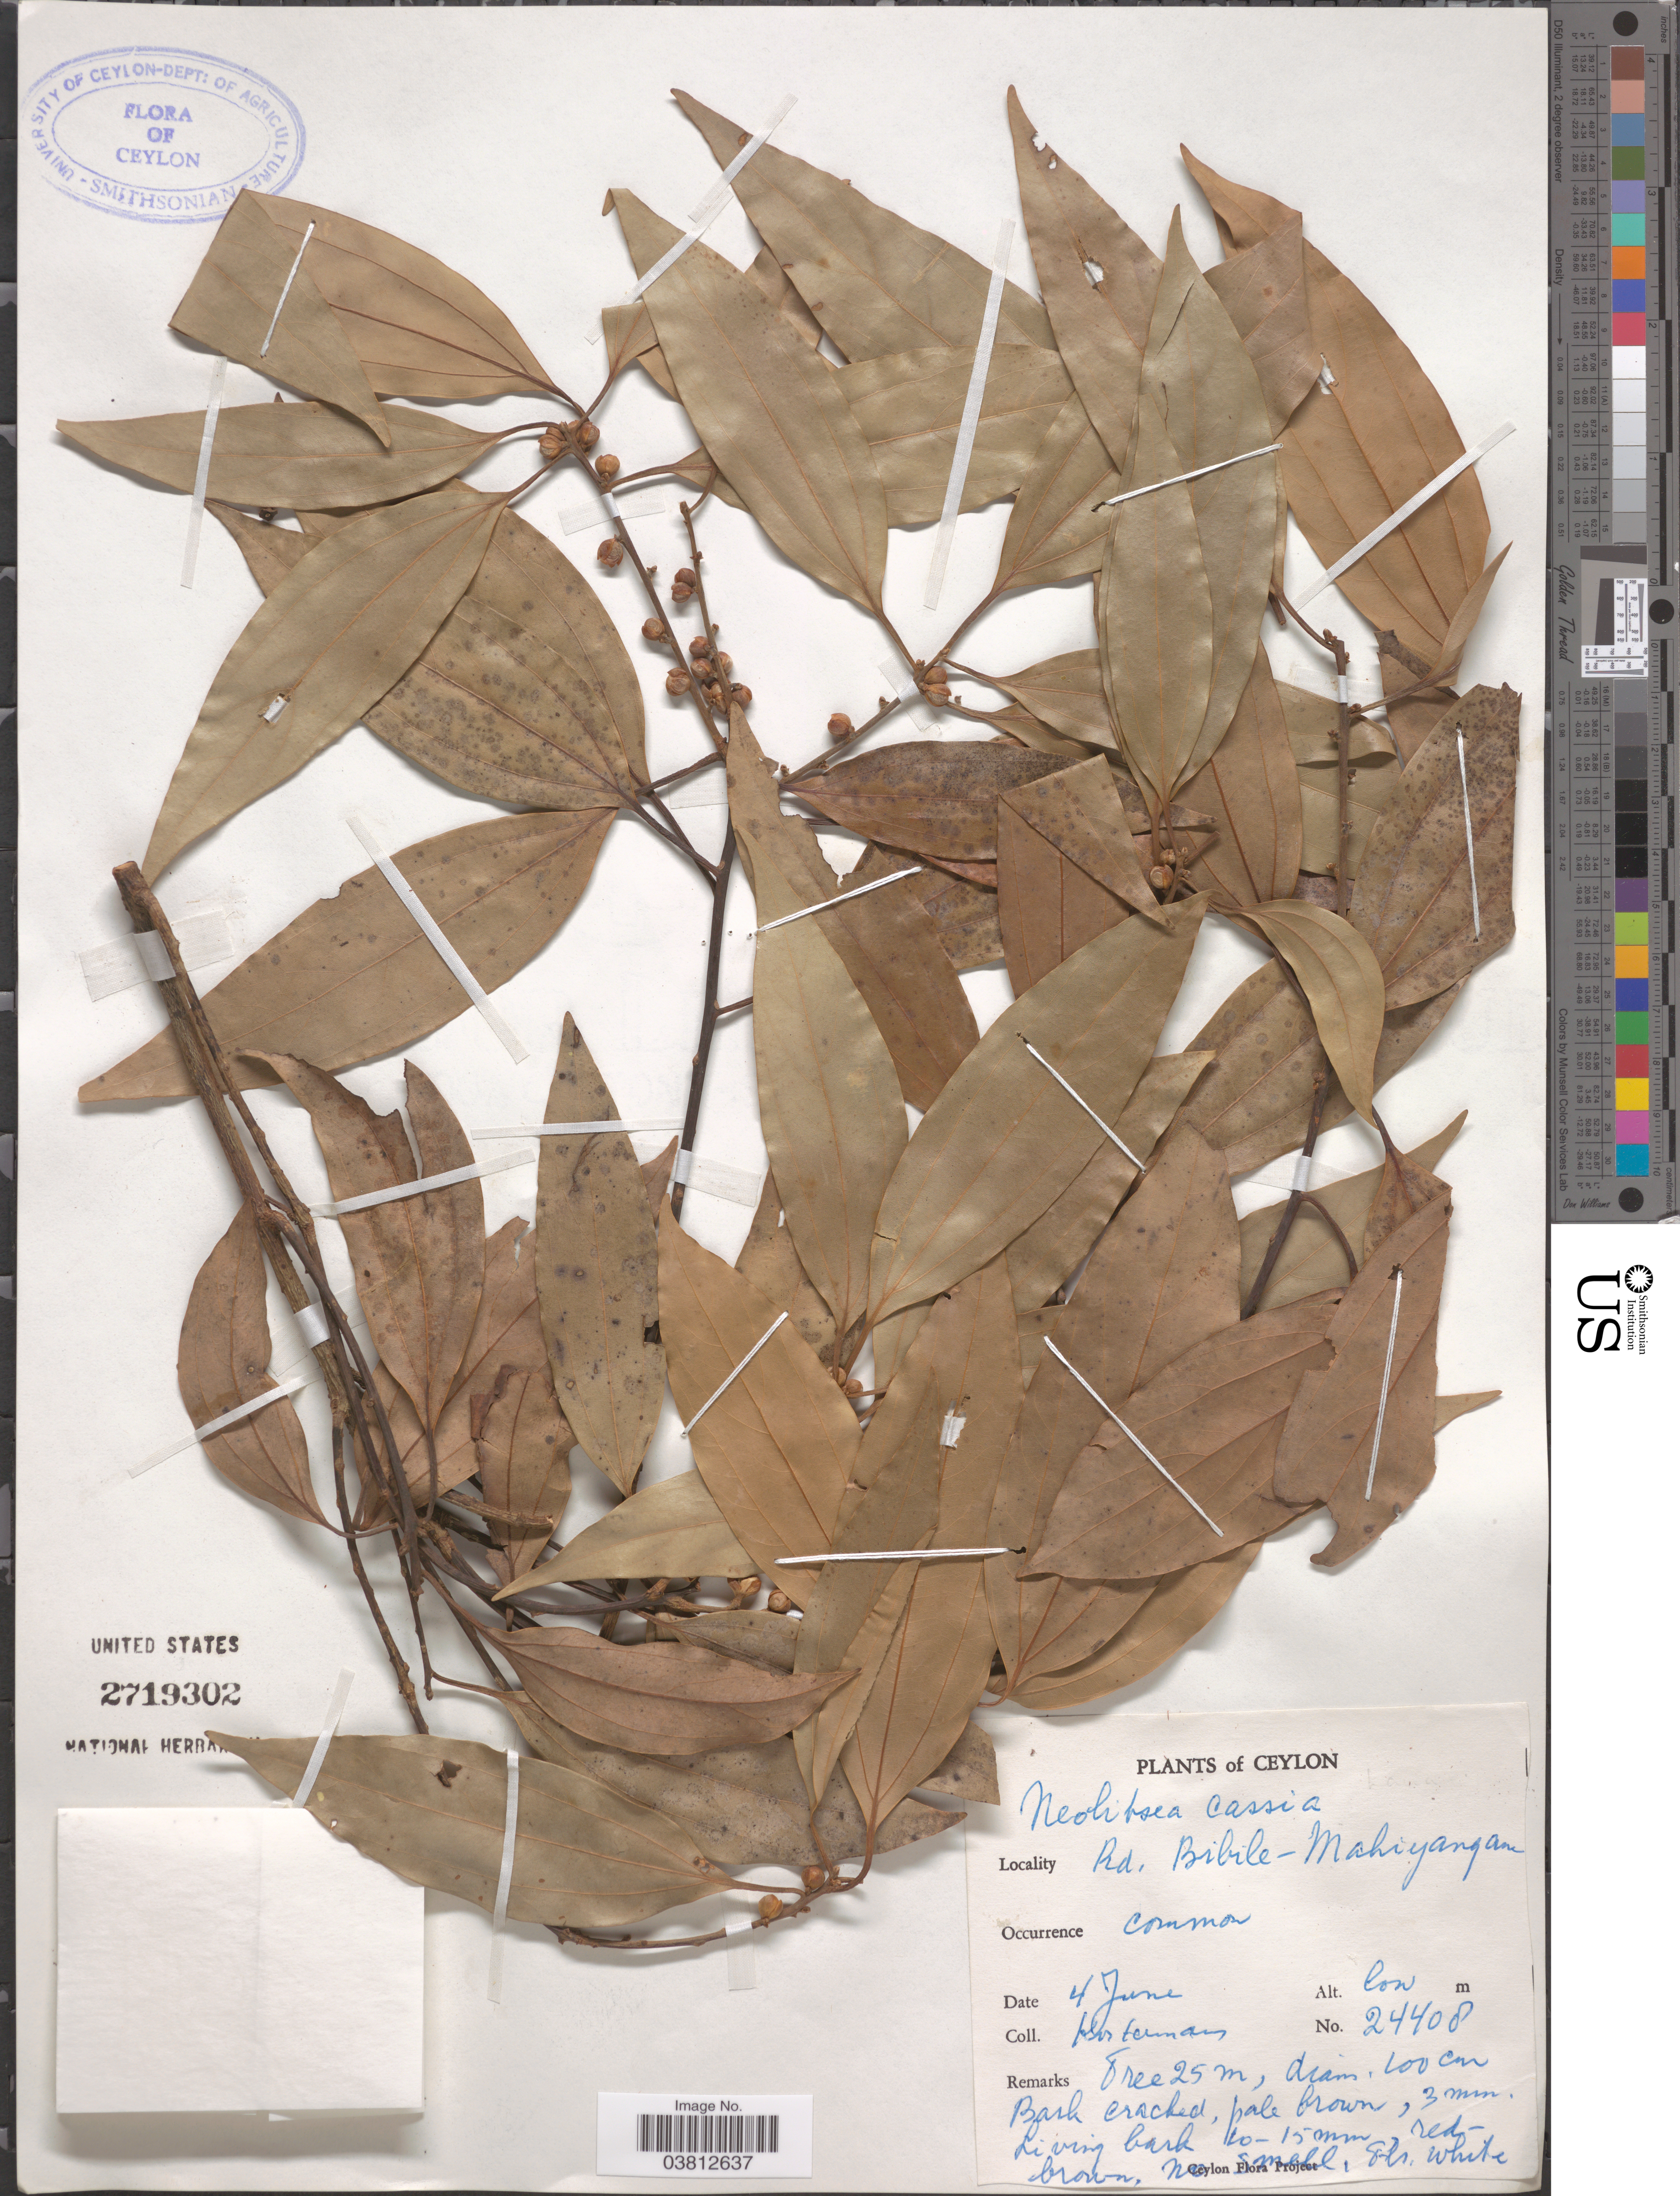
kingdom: Plantae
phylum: Tracheophyta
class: Magnoliopsida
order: Laurales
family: Lauraceae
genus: Neolitsea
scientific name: Neolitsea cassia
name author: (L.) Kosterm.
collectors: Kostermans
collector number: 24408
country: Sri Lanka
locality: Ceylon. Rd. Bibile-Mahiyangana.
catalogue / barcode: US 2719302